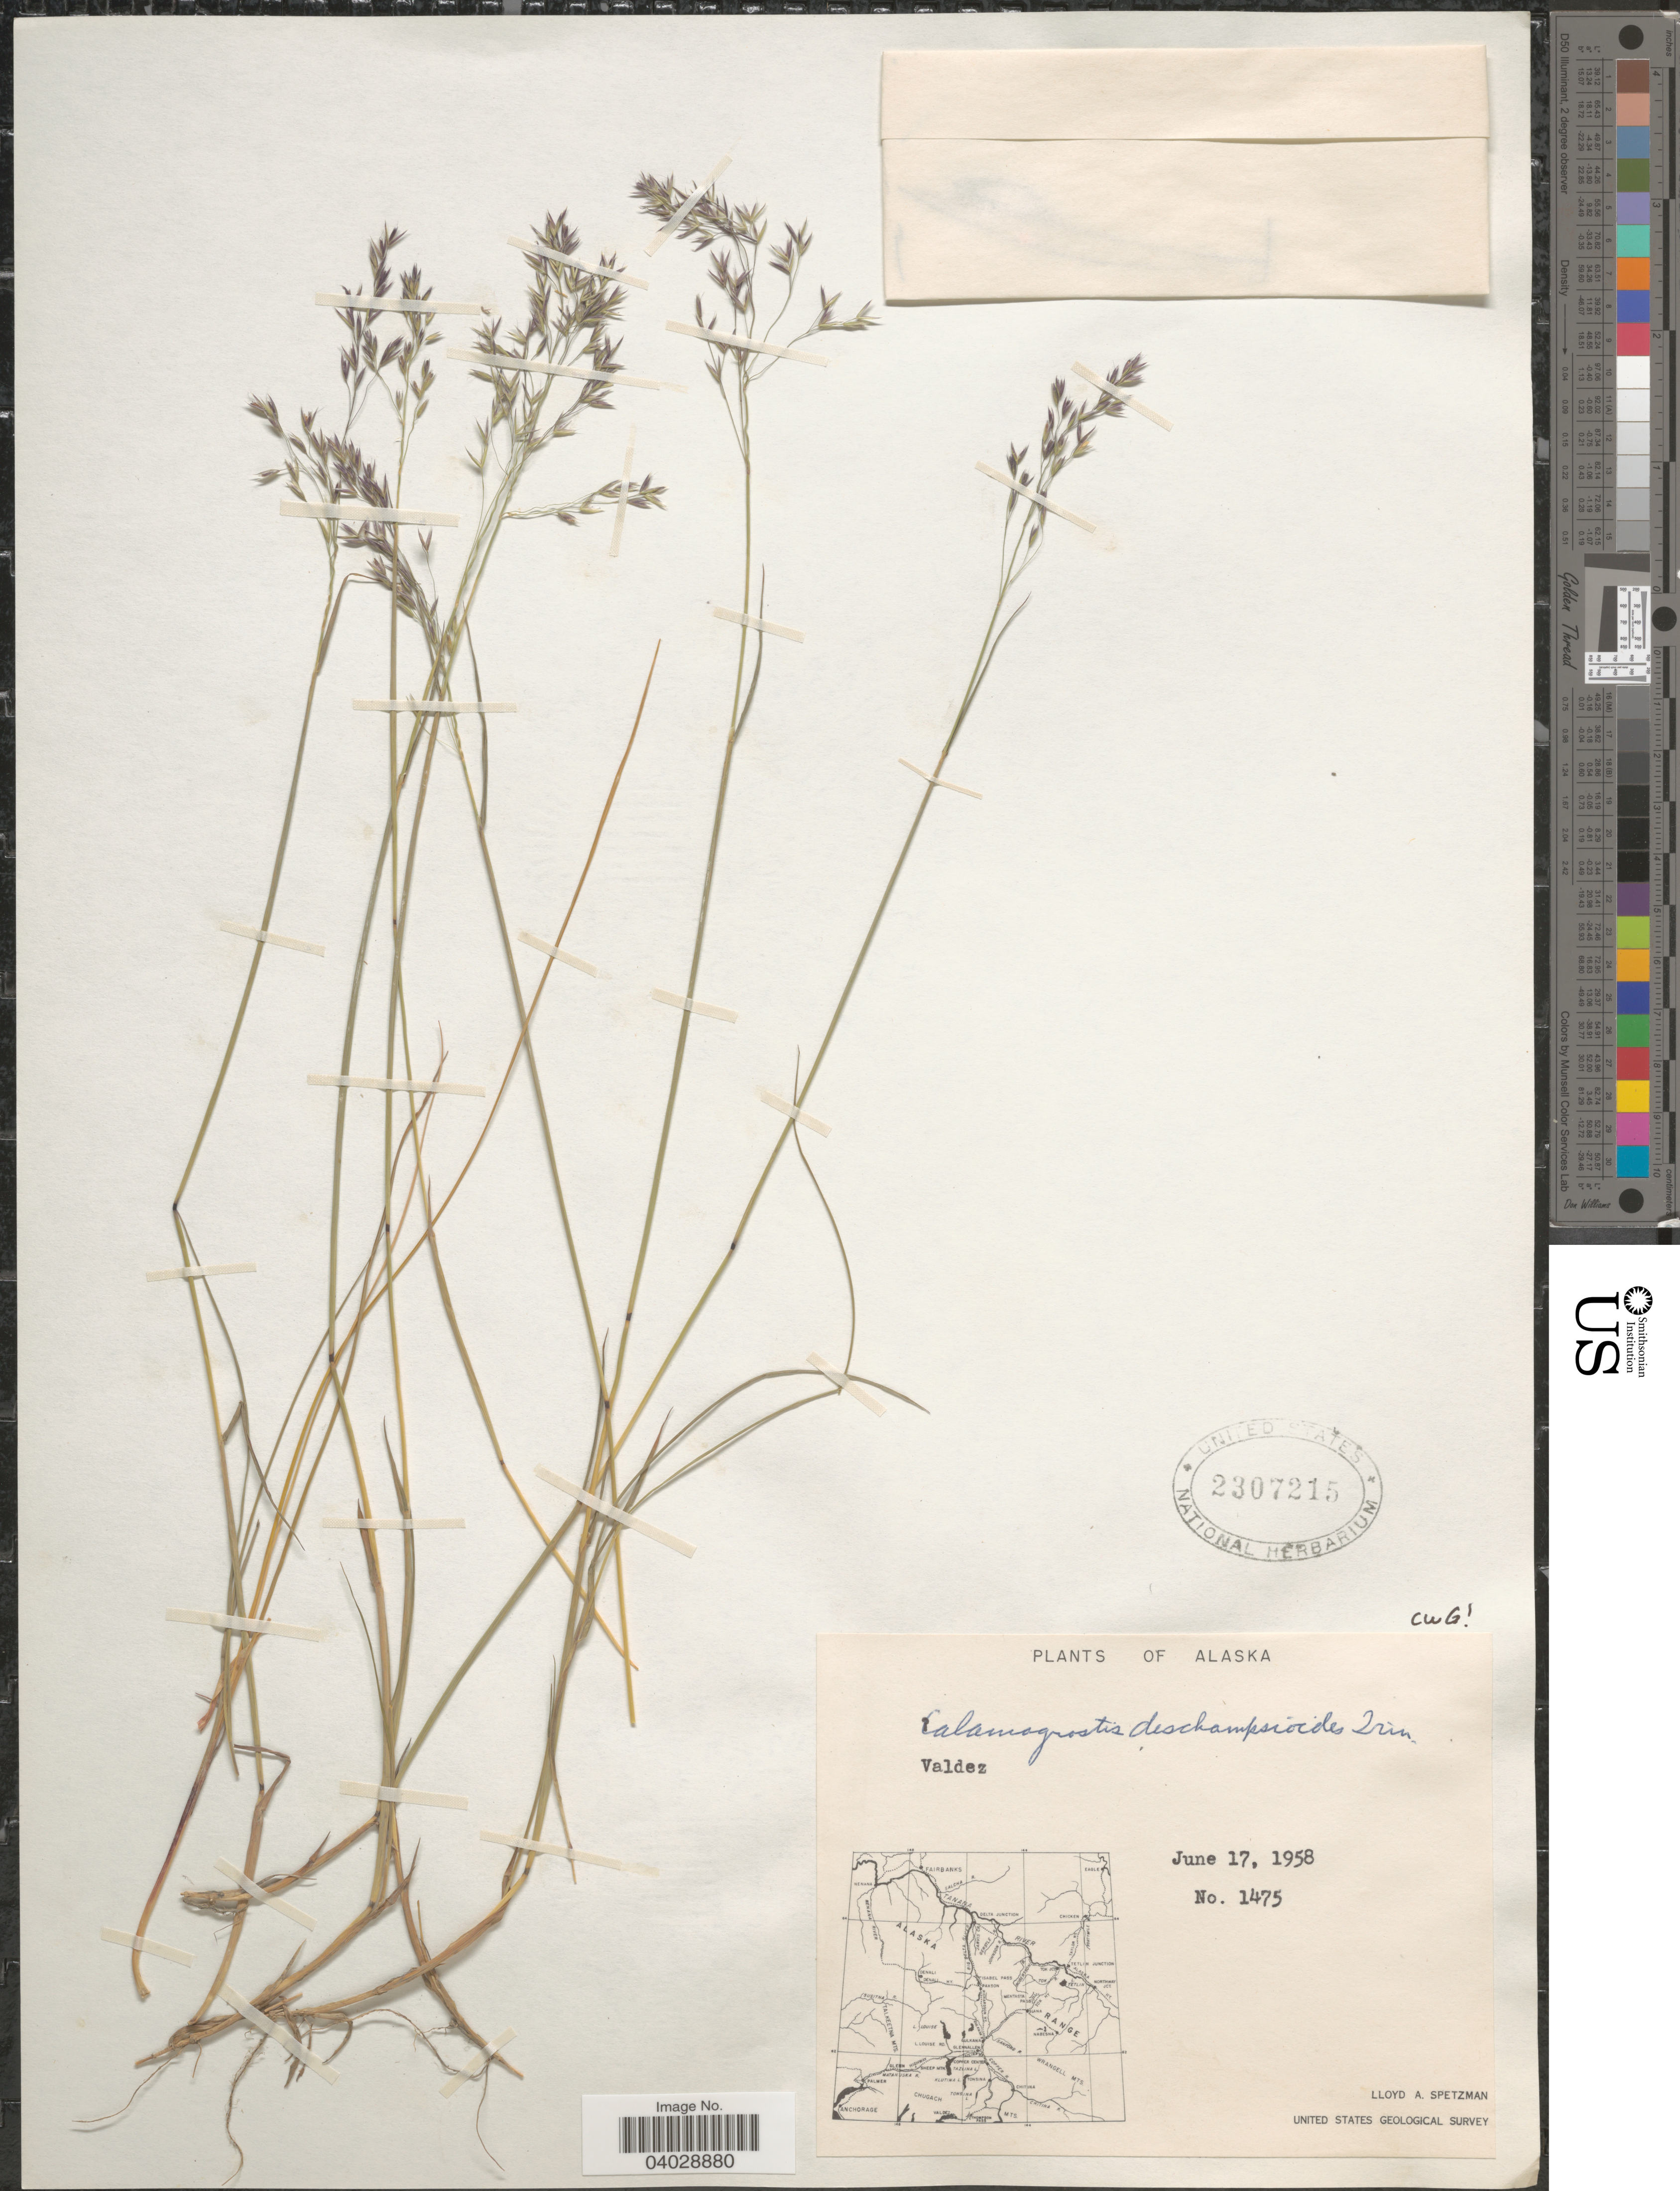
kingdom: Plantae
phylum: Tracheophyta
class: Liliopsida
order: Poales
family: Poaceae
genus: Calamagrostis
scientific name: Calamagrostis deschampsioides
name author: Trin.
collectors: L. Spetzman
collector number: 1475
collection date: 1958-06-17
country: United States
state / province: Alaska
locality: Valdez. [unsure placement]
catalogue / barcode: US 2307215